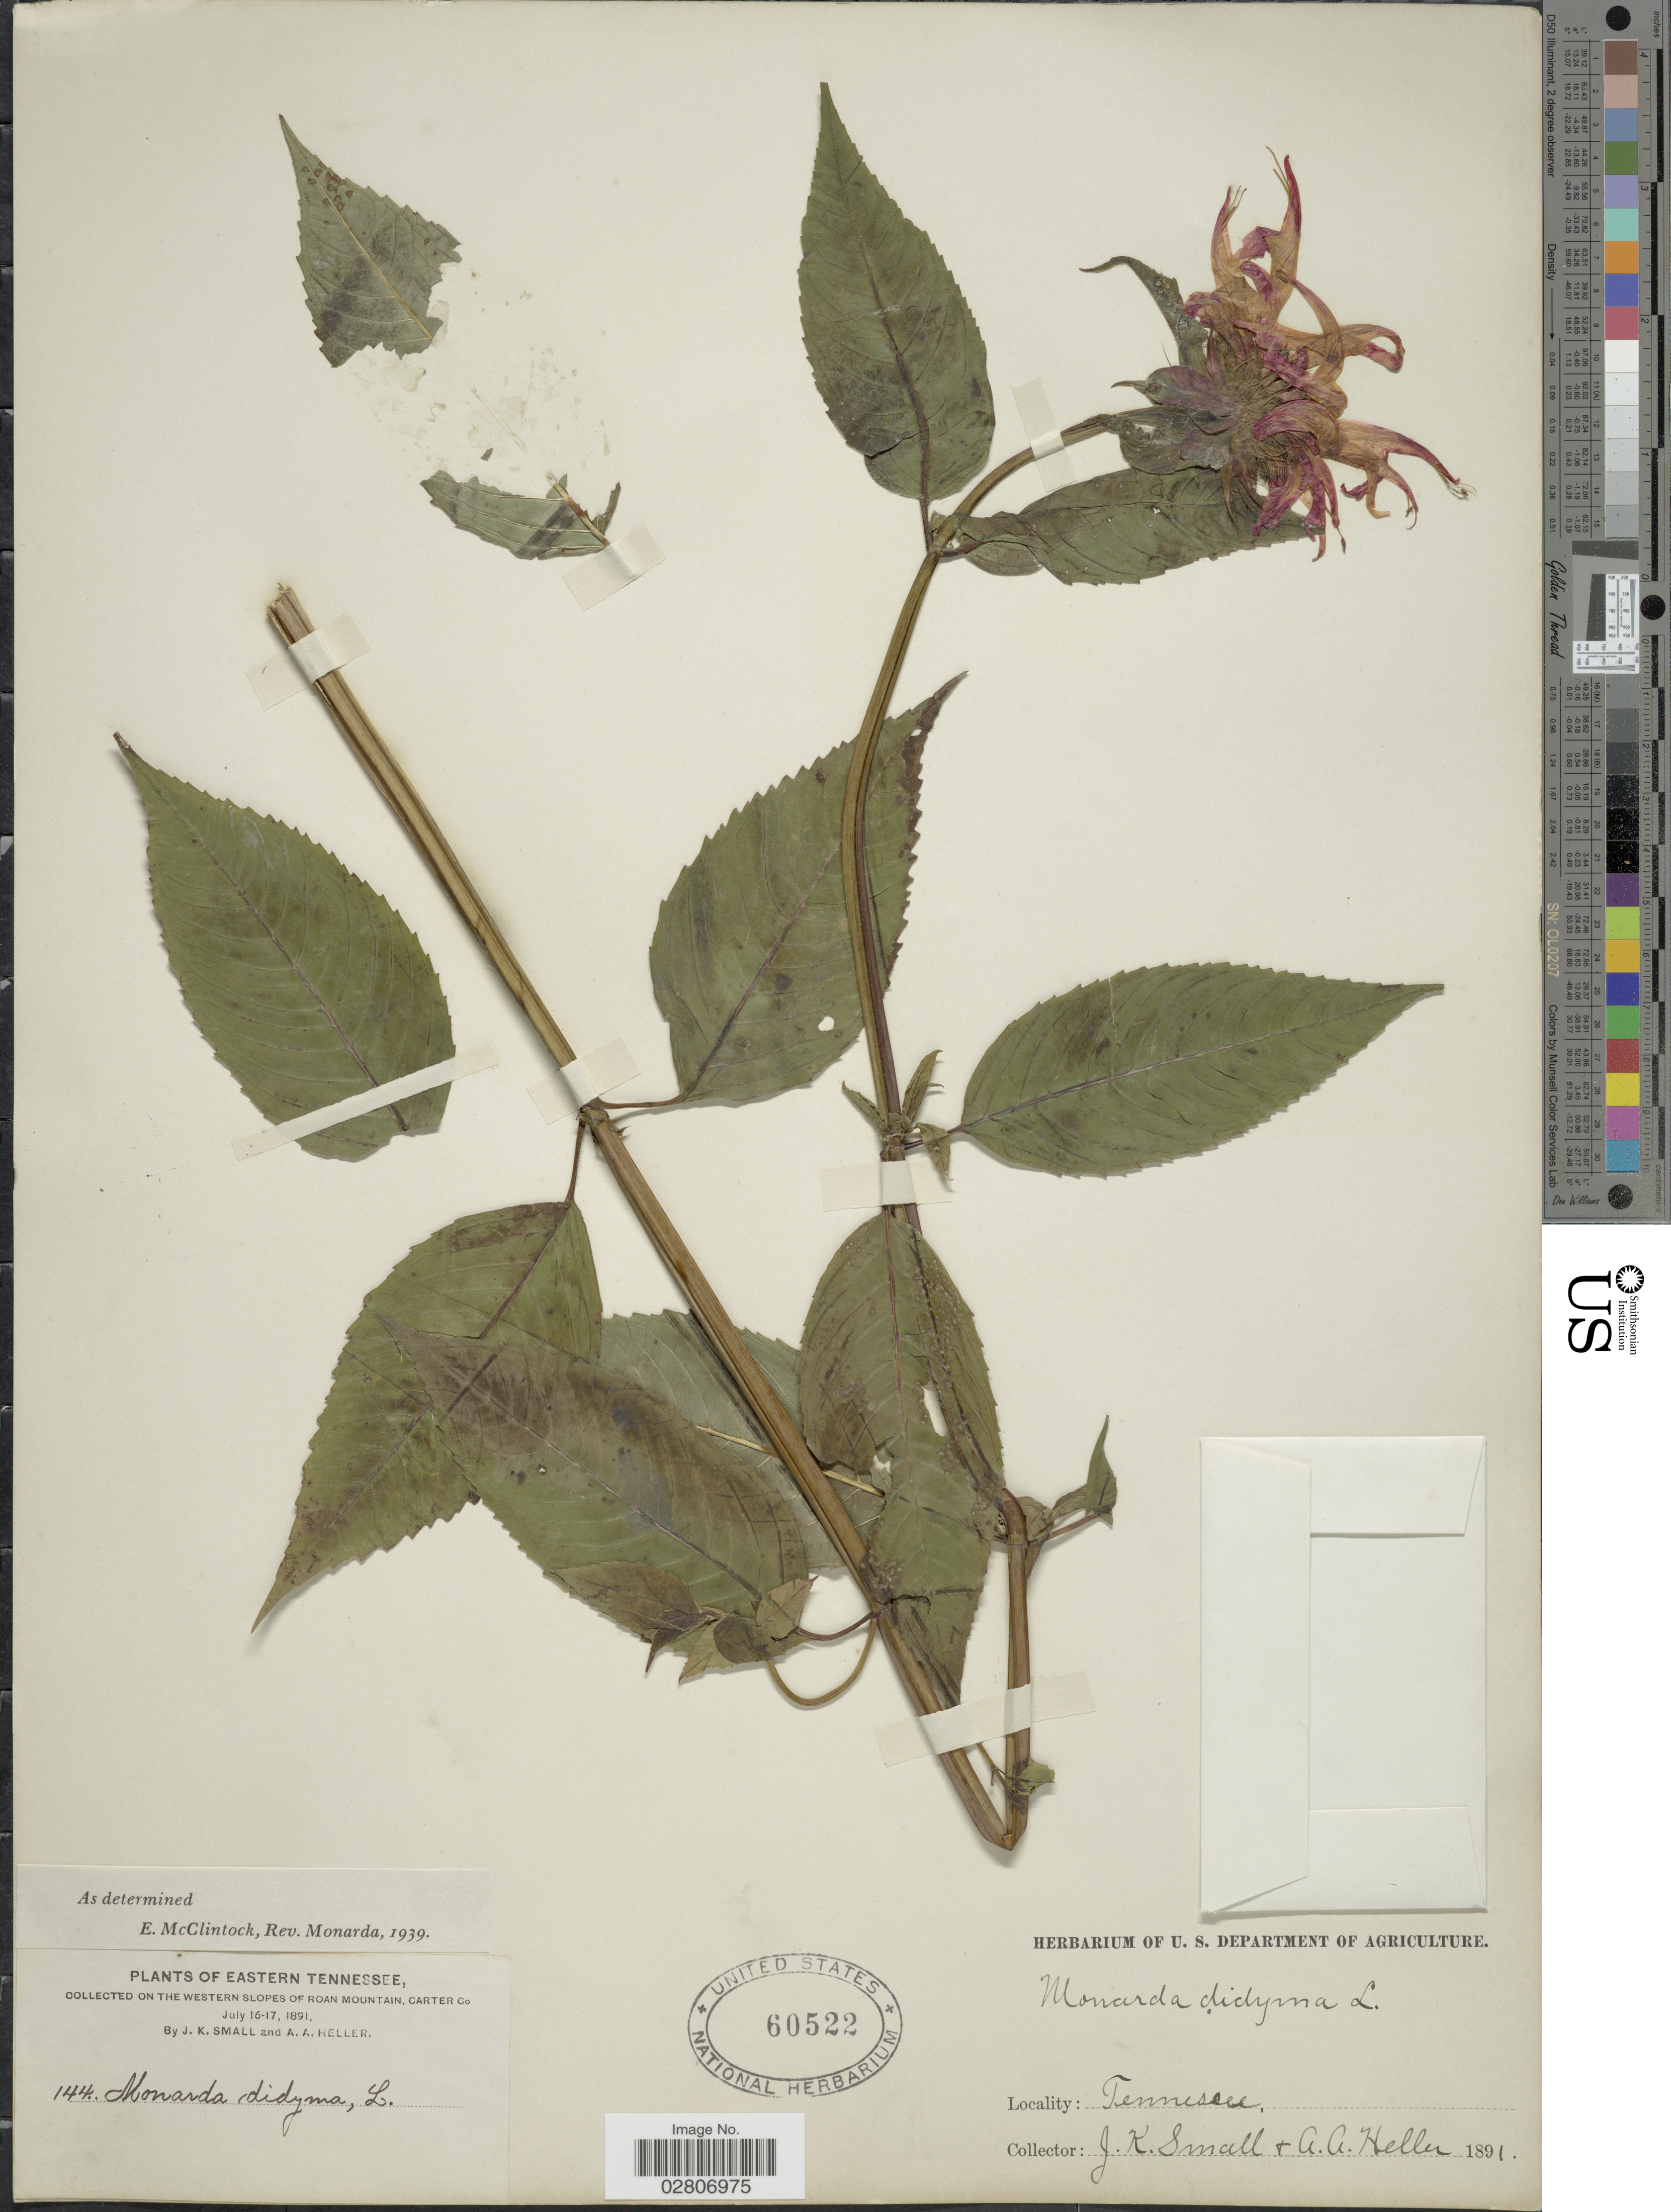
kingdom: Plantae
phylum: Tracheophyta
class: Magnoliopsida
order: Lamiales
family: Lamiaceae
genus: Monarda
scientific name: Monarda didyma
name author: L.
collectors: J. K. Small & A. A. Heller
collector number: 144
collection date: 1891-07-16/1891-07-17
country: United States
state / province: Tennessee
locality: Eastern Tennessee. On the western slopes of Roan Mountain, Carter Co.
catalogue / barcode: US 60522